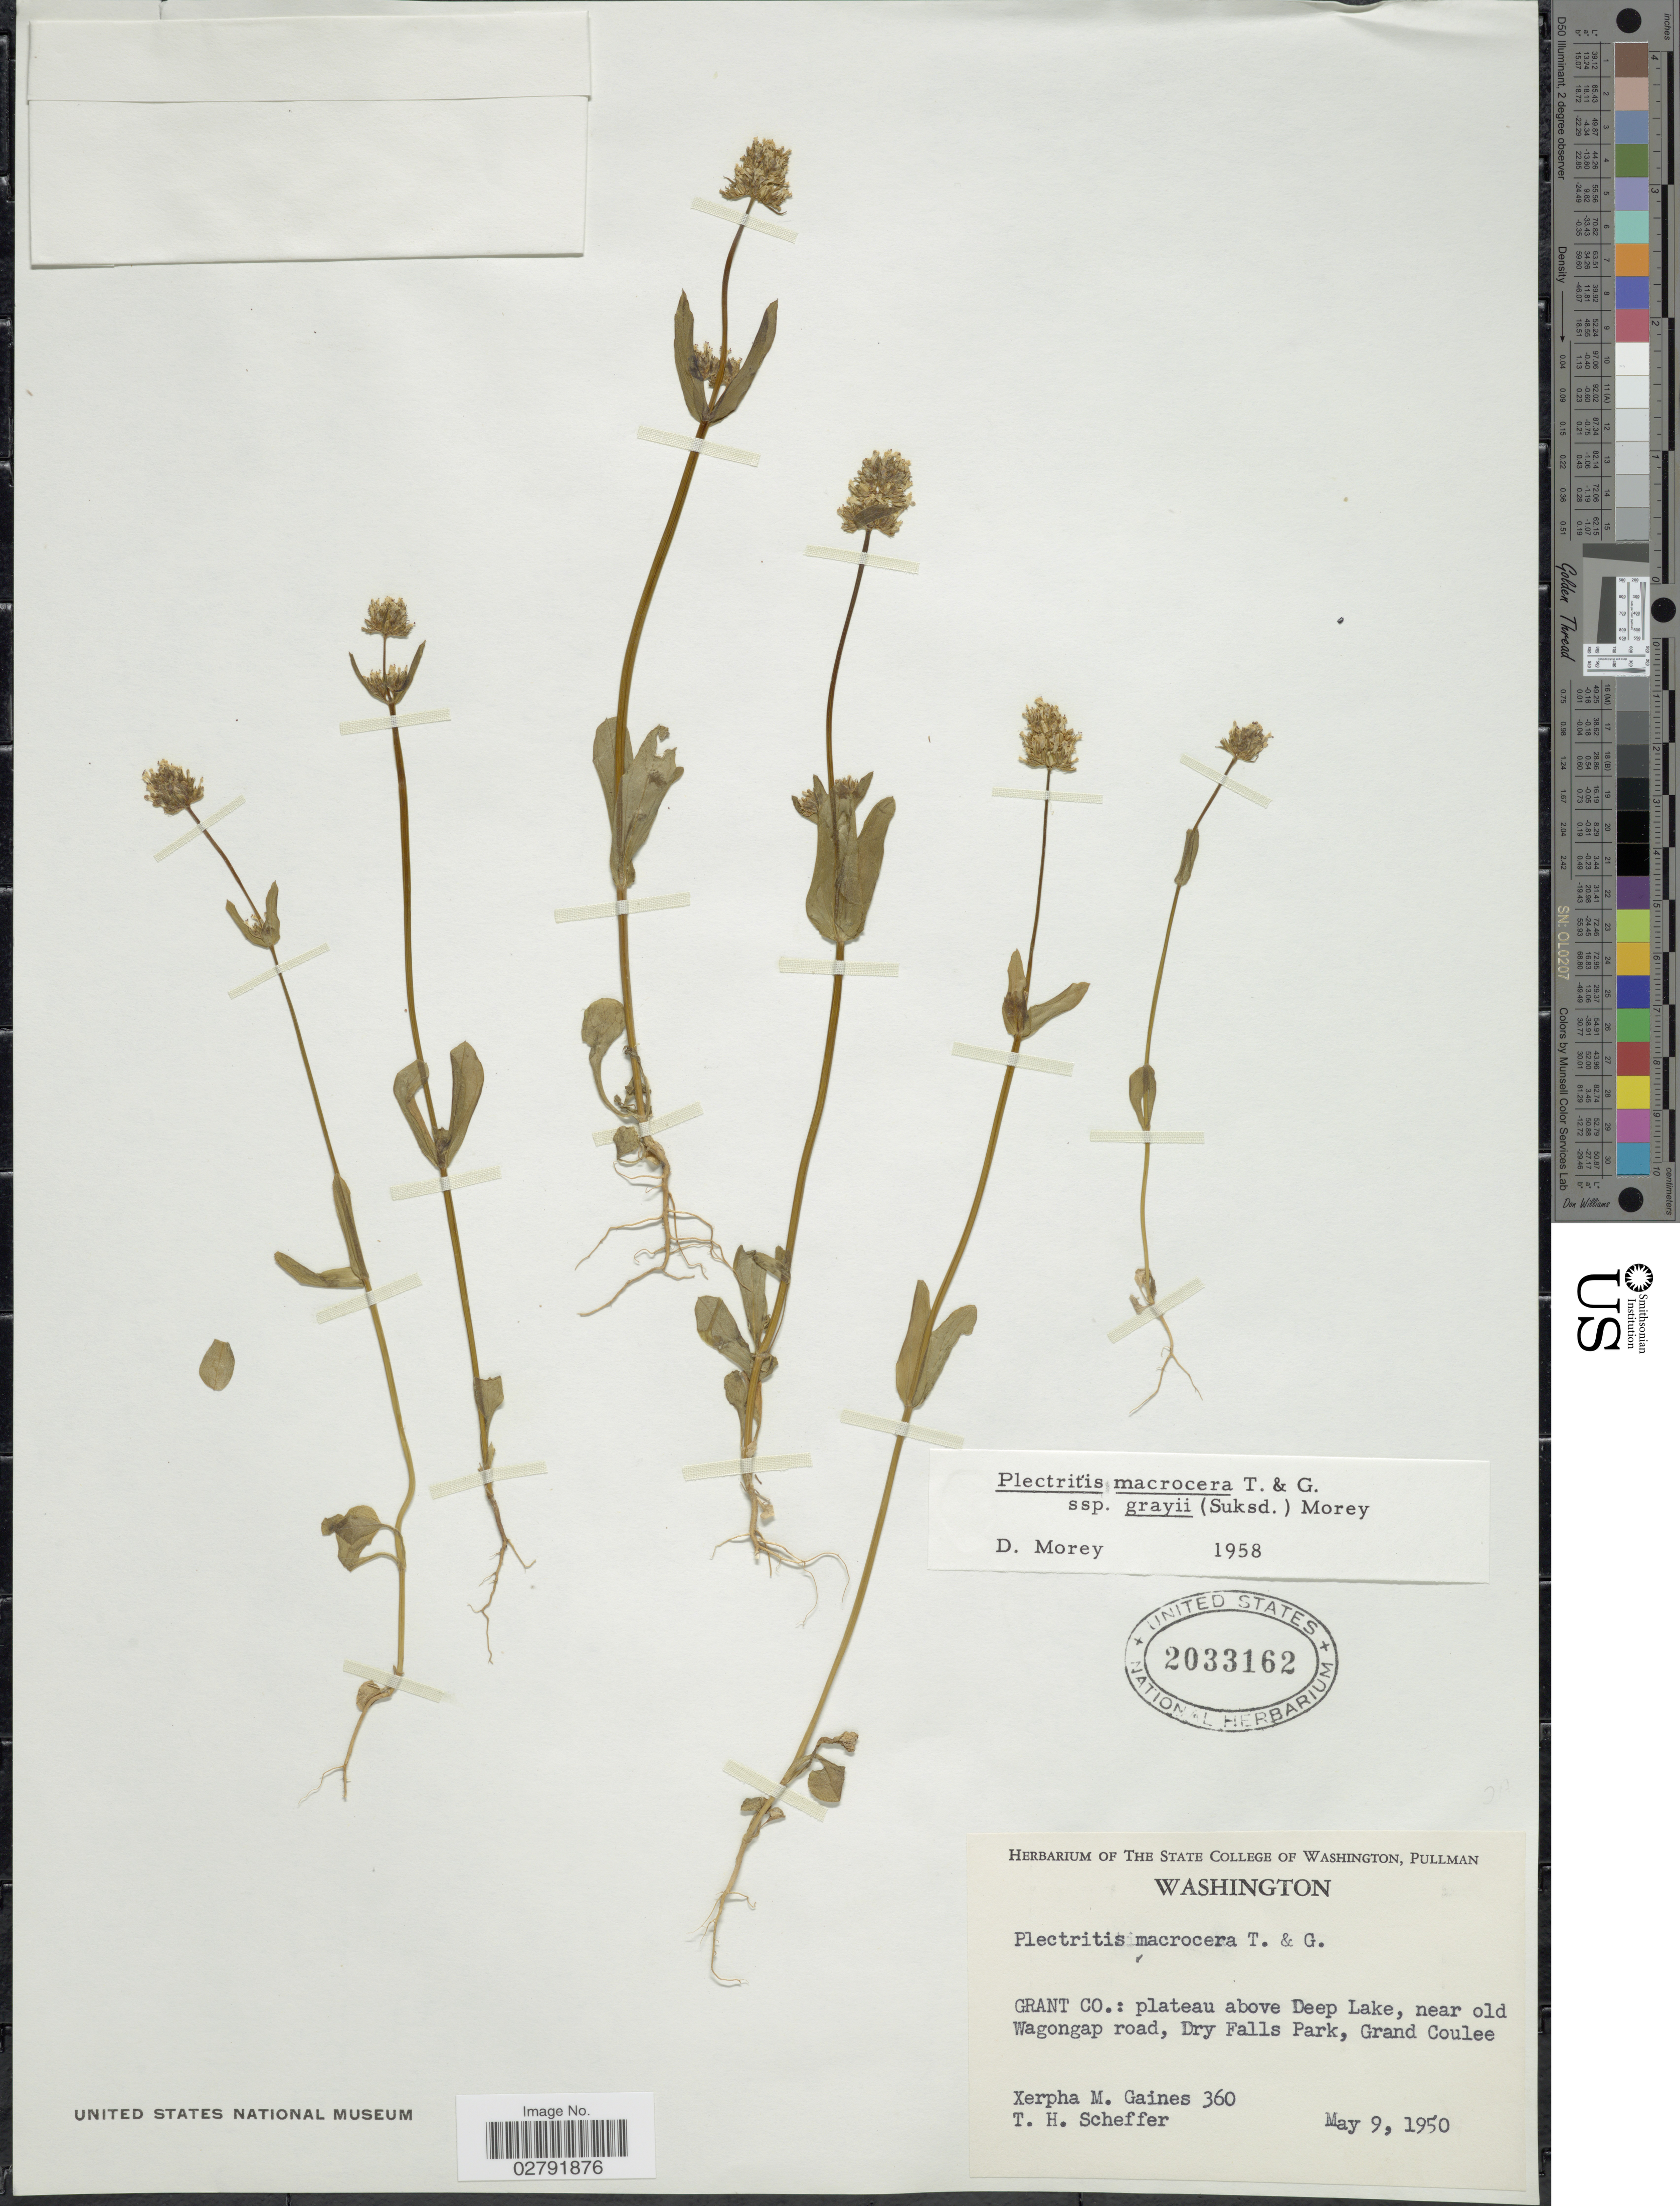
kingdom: Plantae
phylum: Tracheophyta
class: Magnoliopsida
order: Dipsacales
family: Caprifoliaceae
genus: Plectritis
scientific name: Plectritis macrocera subsp. grayi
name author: (Suksd.) Morey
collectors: X. Gaines & T. Scheffer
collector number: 360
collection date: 1950-05-09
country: United States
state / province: Washington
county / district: Grant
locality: Grant Co.: plateau above Deep Lake, near old Wagongap road, Dry Falls Park, Grand Coulee.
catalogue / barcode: US 2033162